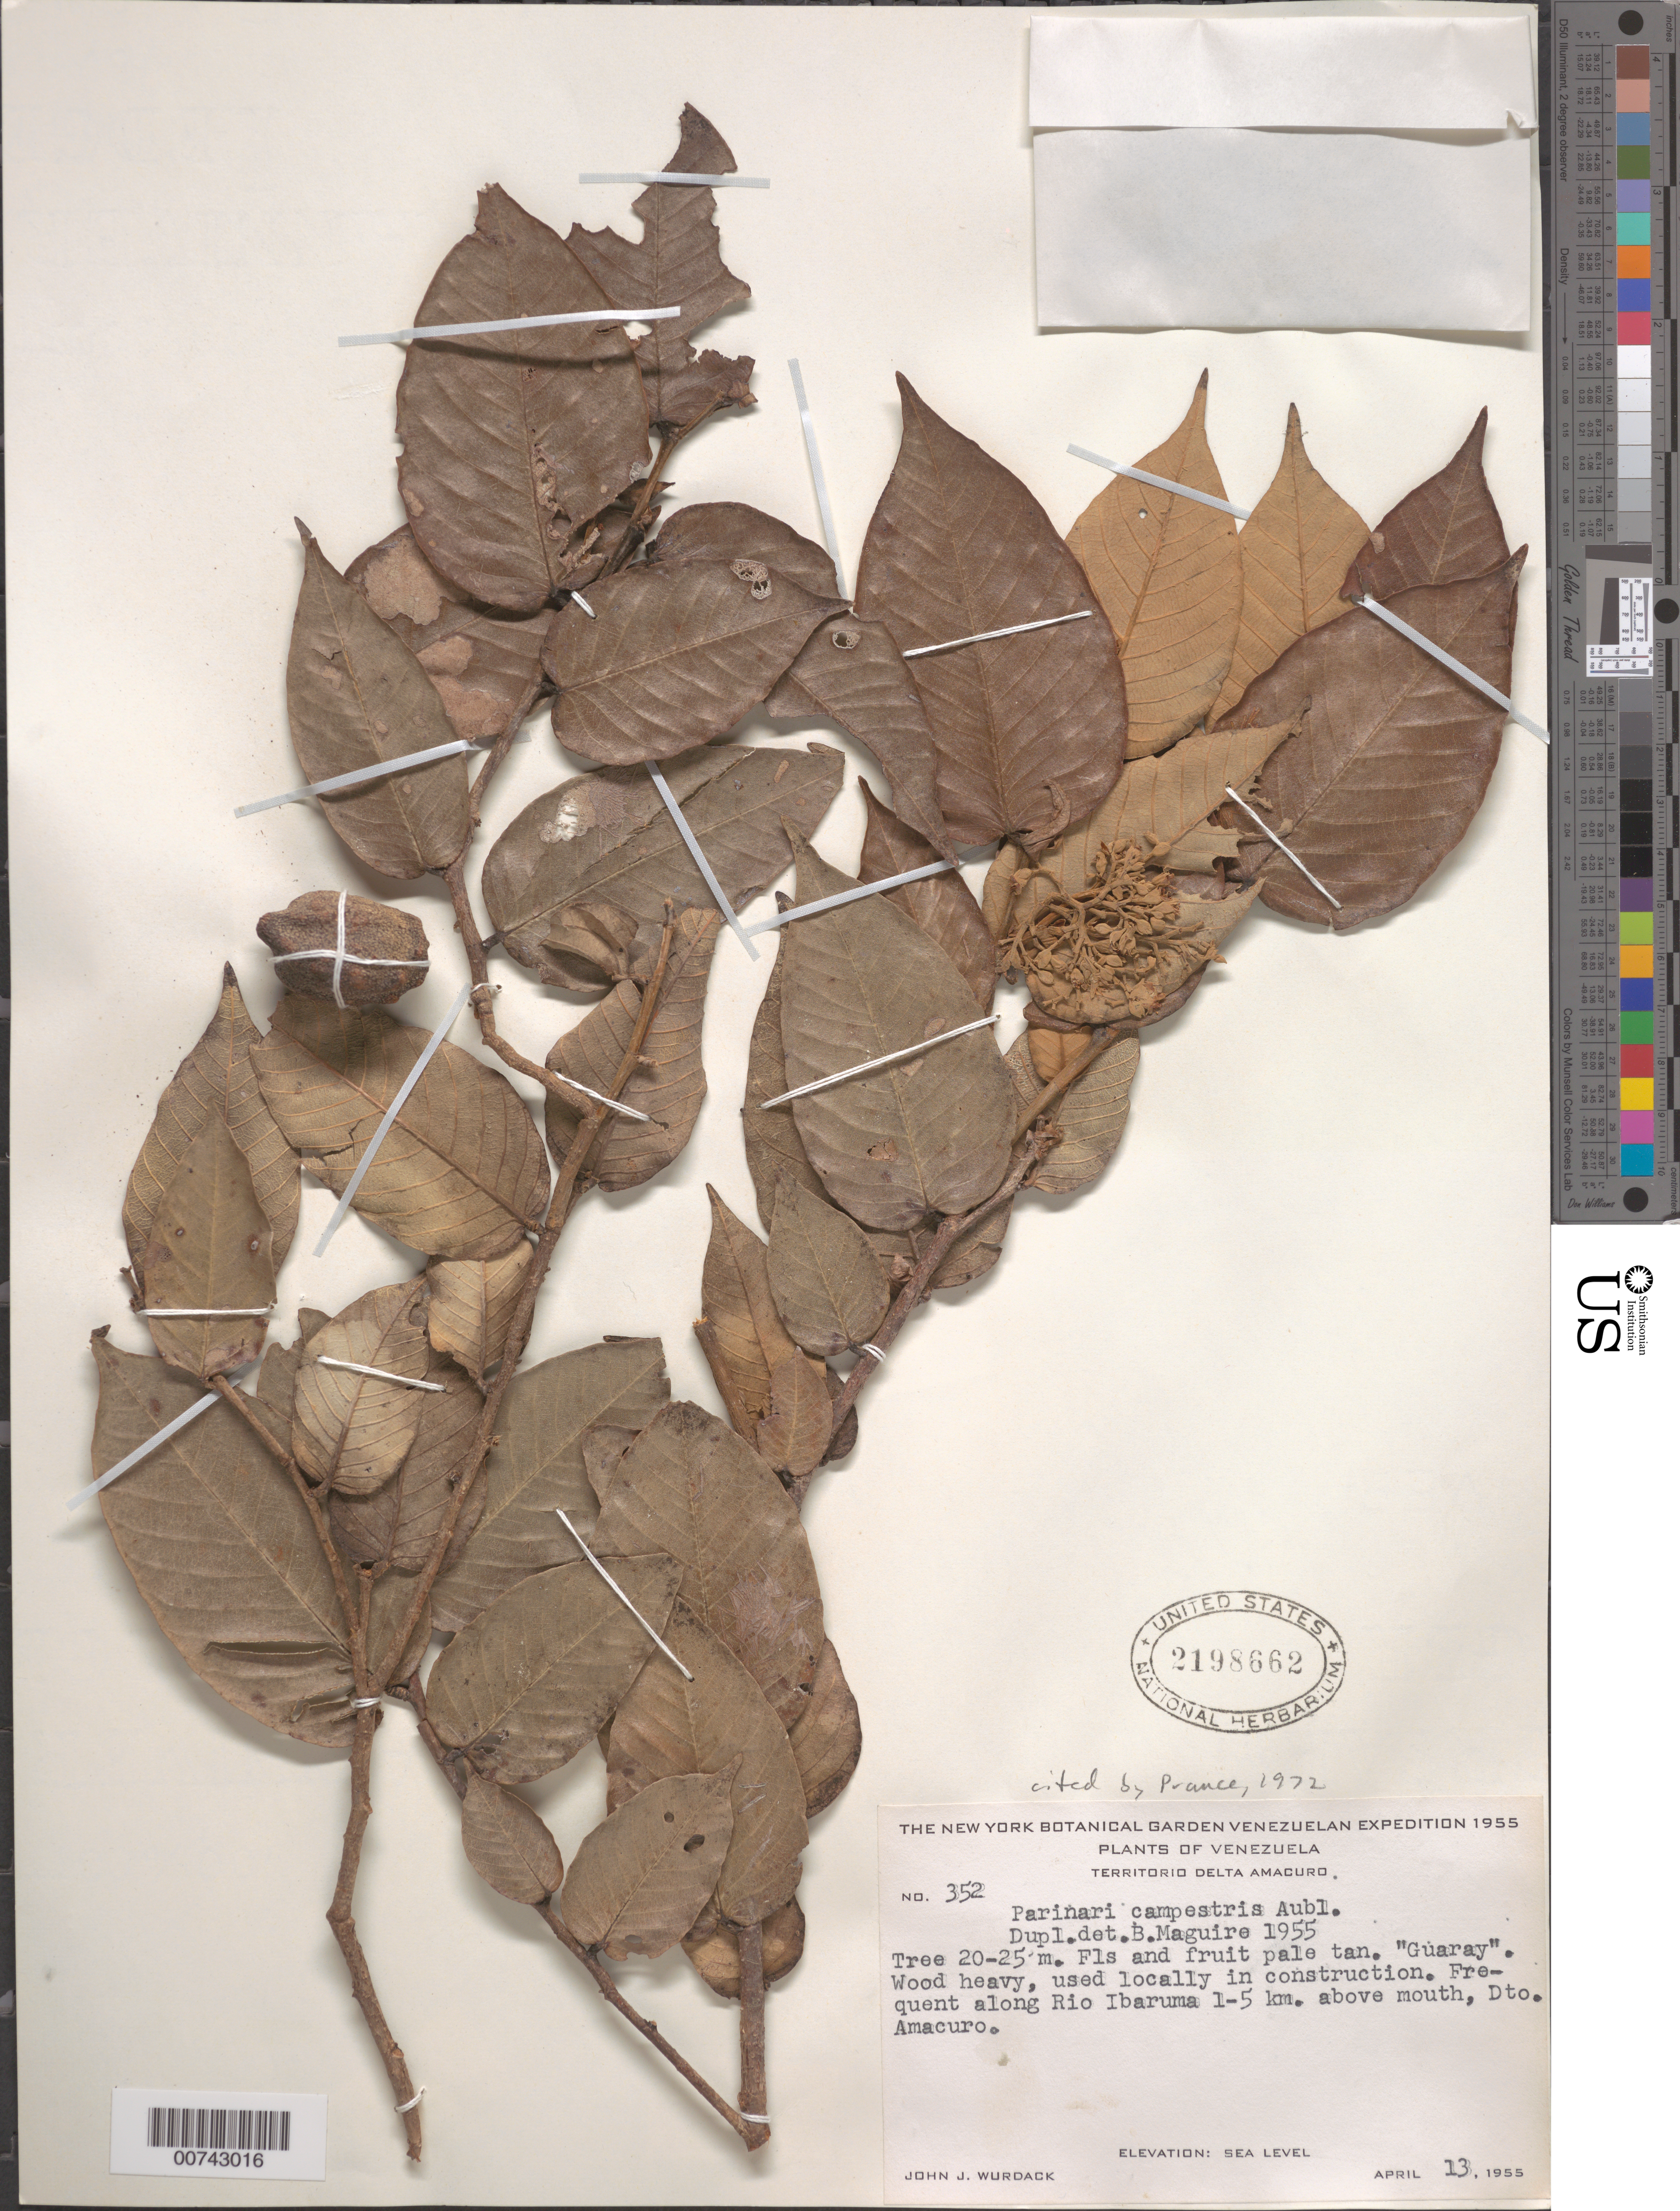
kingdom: Plantae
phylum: Tracheophyta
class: Magnoliopsida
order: Malpighiales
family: Chrysobalanaceae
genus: Parinari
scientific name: Parinari campestris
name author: Aubl.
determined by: Maguire, Bassett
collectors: J. J. Wurdack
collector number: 352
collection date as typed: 13-Apr-55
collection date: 1955-04-13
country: Venezuela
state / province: Delta Amacuro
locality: Río Ibaruma, 1-5 km above mouth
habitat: Along Rio Ibaruma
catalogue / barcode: US 2198662